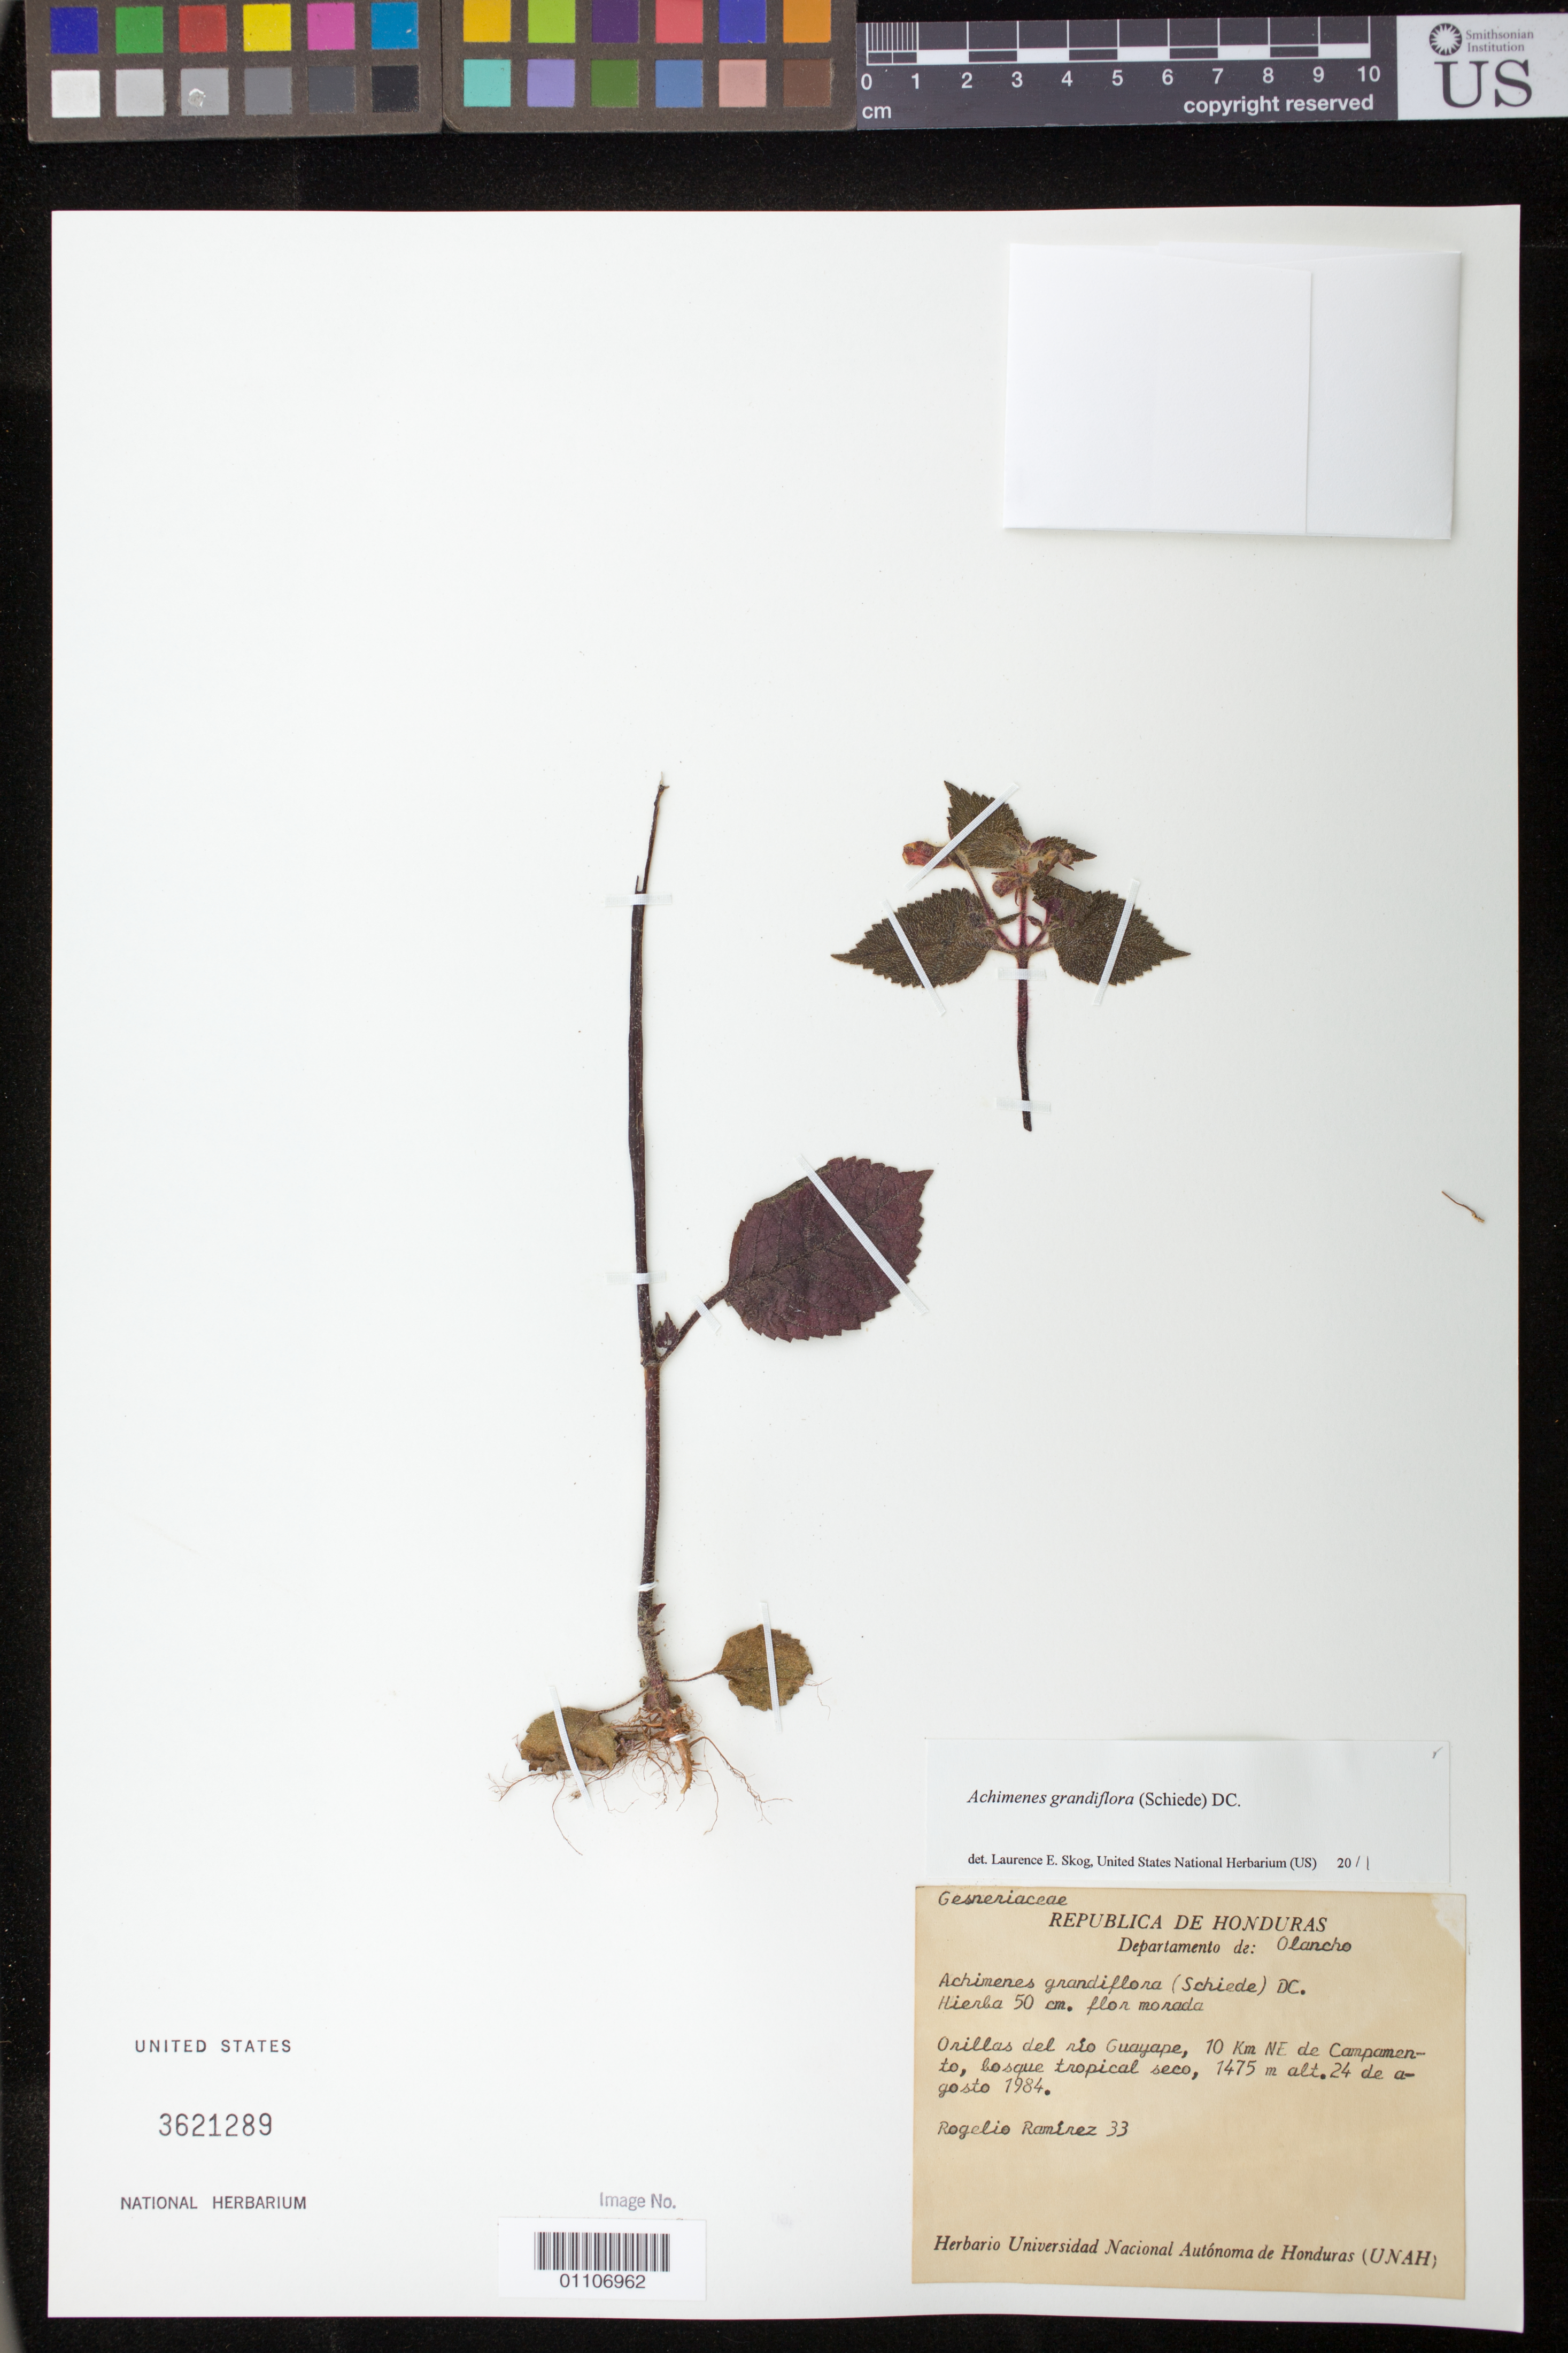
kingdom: Plantae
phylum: Tracheophyta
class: Magnoliopsida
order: Lamiales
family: Gesneriaceae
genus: Achimenes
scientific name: Achimenes grandiflora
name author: (Schiede) DC.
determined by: Skog, Laurence E.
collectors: R. Ramirez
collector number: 33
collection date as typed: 24 Aug 1984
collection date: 1984-08-24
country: Honduras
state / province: Olancho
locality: Orillas del rio Guayape, 10 Km NE de Campamento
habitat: Bosque tropical seco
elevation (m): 1475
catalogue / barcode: US 3621289